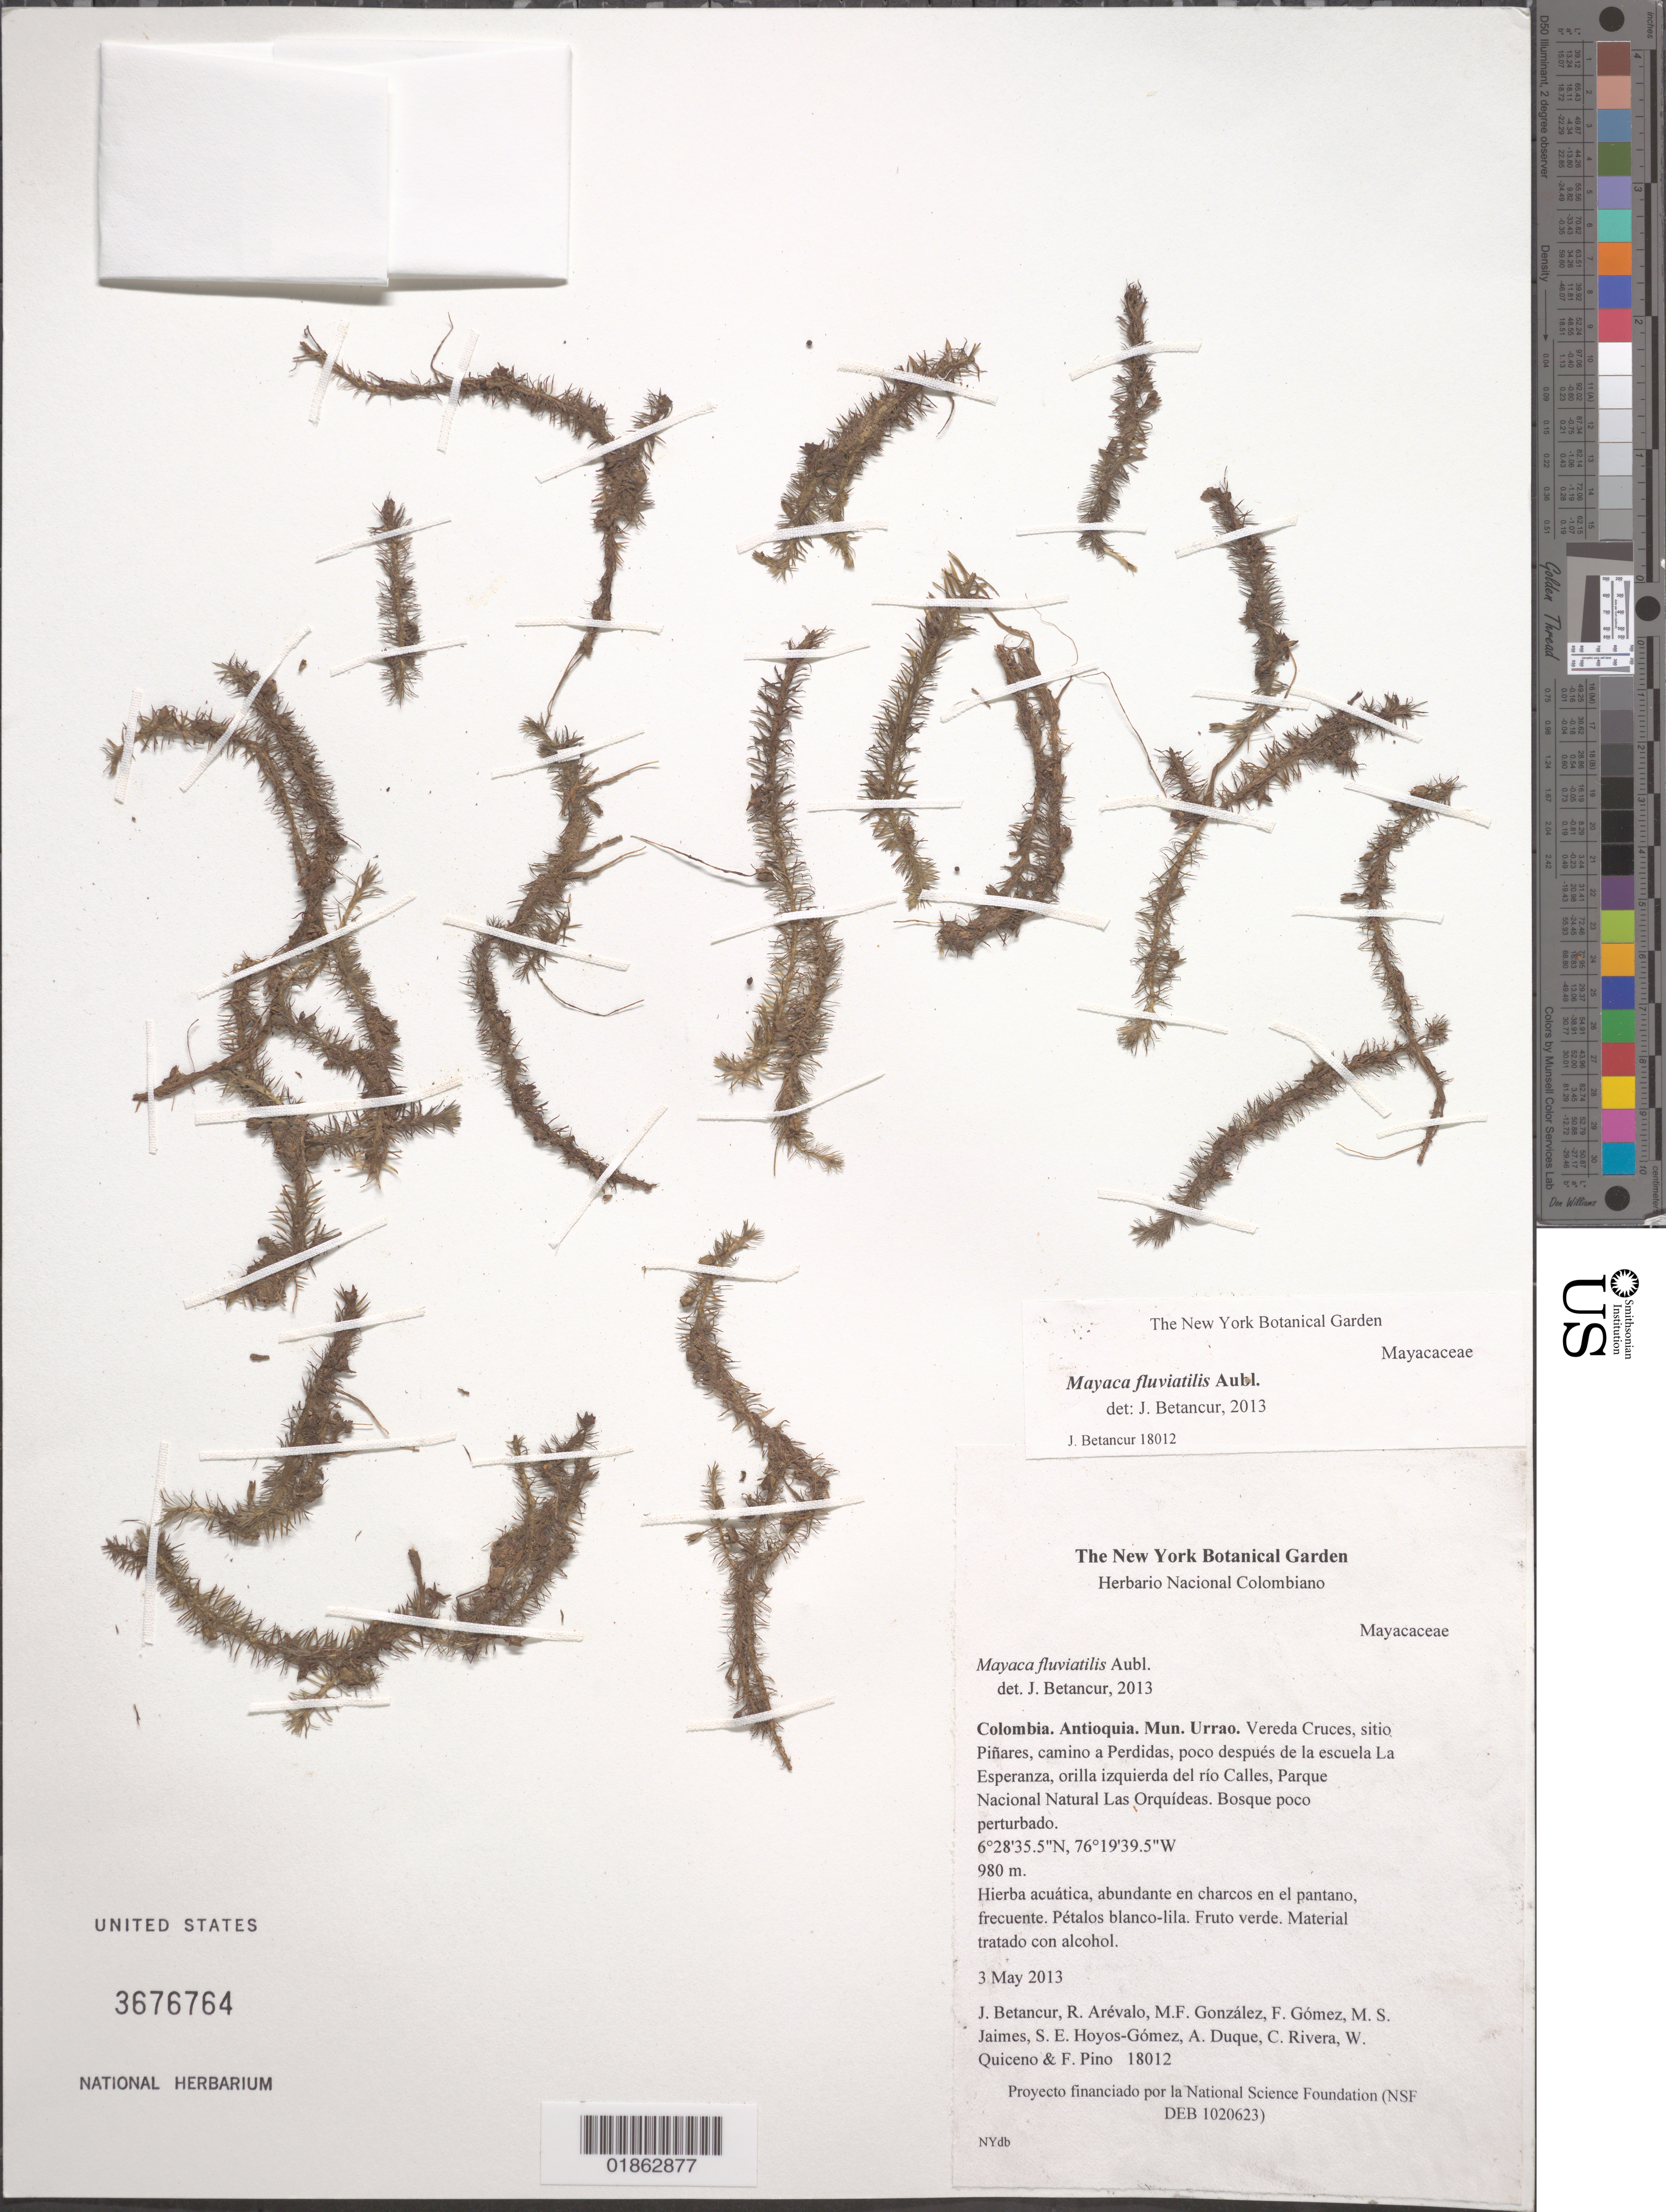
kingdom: Plantae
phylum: Tracheophyta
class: Liliopsida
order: Poales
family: Mayacaceae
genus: Mayaca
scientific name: Mayaca fluviatilis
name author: Aubl.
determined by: Betancur, J. C.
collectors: J. Betancur, R. Arevalo, M. Gonzalez, F. Gomez, M. Jaimes, S. E. Hoyos, A. Duque, C. Rivera, W. Quiceno & F. Pino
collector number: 18012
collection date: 2013-05-03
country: Colombia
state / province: Antioquia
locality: Mun. Urrao, Vereda Cruces, sitio Piñares, camino a Perdidas, poco despues de la escuela La Esperanza, orilla izquierda del rio Calles, Parque Nacional Natural Las Orquideas.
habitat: Bosque poco perturbado.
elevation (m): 980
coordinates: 6 28 35.5 N, 76 19 39.5 W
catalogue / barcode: US 3676764